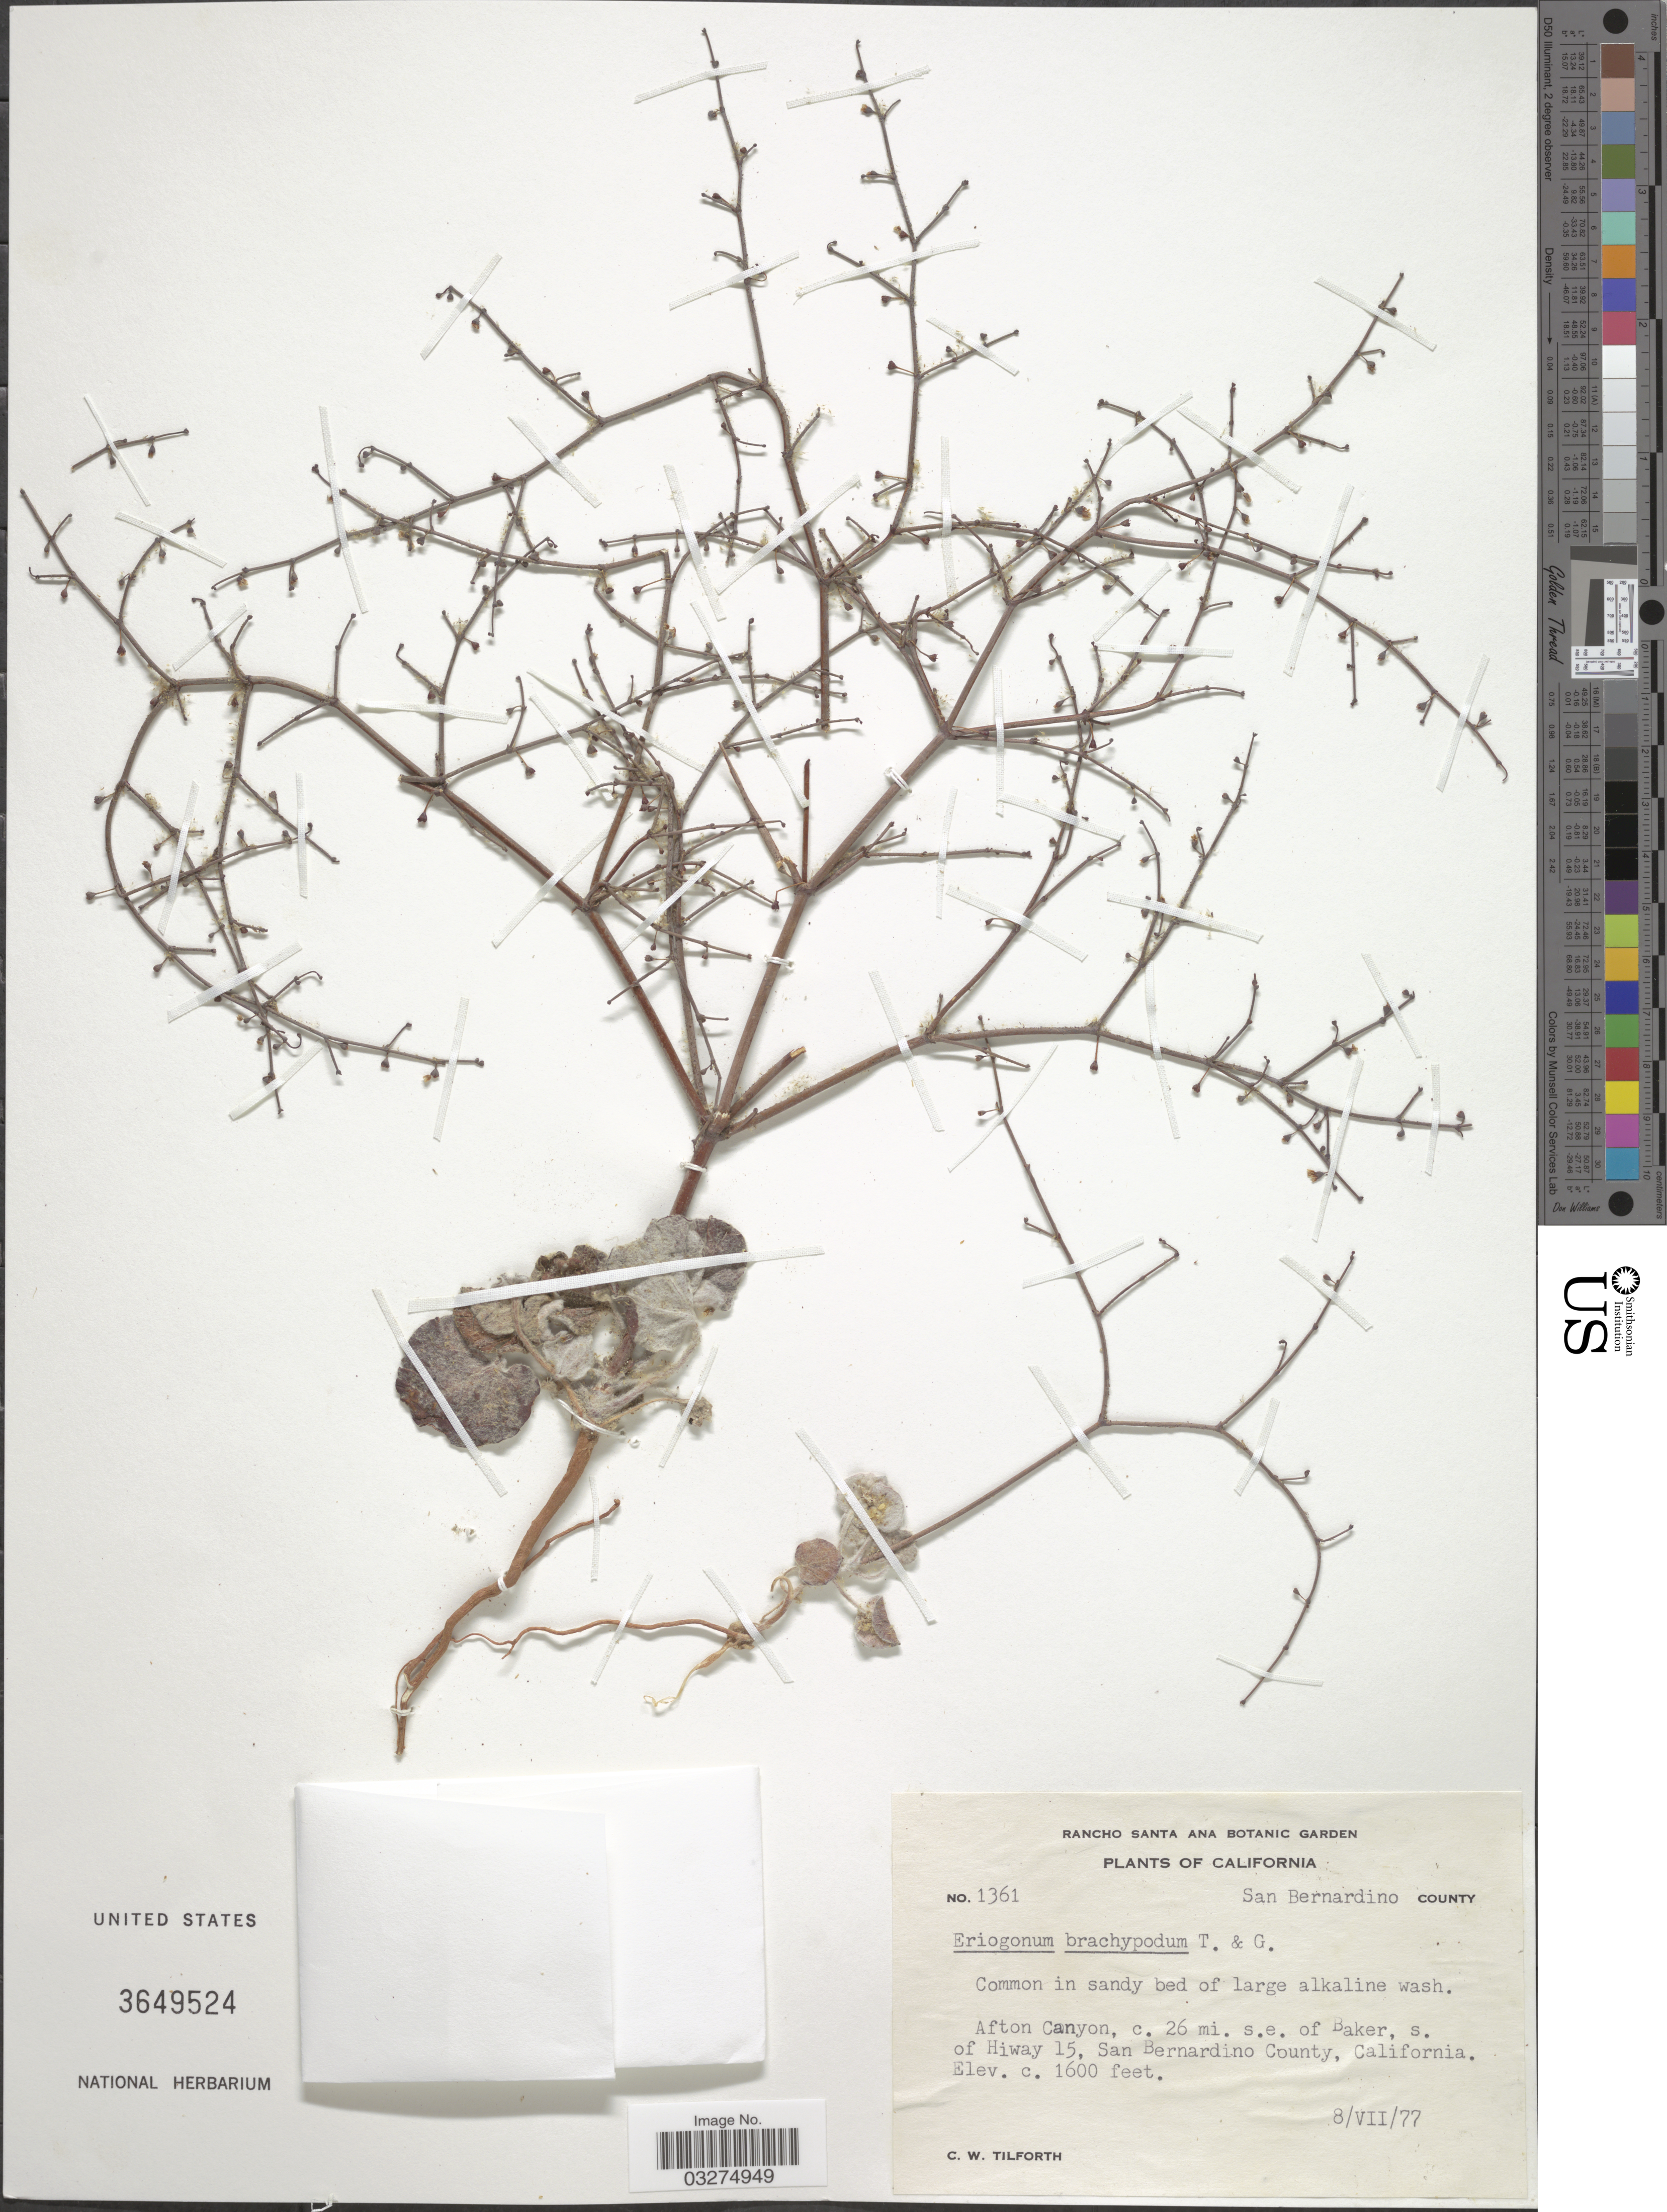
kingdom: Plantae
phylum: Tracheophyta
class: Magnoliopsida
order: Caryophyllales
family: Polygonaceae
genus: Eriogonum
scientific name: Eriogonum brachypodum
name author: Torr. & A. Gray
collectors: C. Tilforth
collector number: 1361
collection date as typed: Transcribed d/m/y: 8/7/77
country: United States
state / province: California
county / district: San Bernardino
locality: San Bernardino County. Afton Canyon, c. 26 mi. s.e. of Baker, s. of Hiway 15, San Bernardino County.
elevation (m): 488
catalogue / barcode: US 3649524